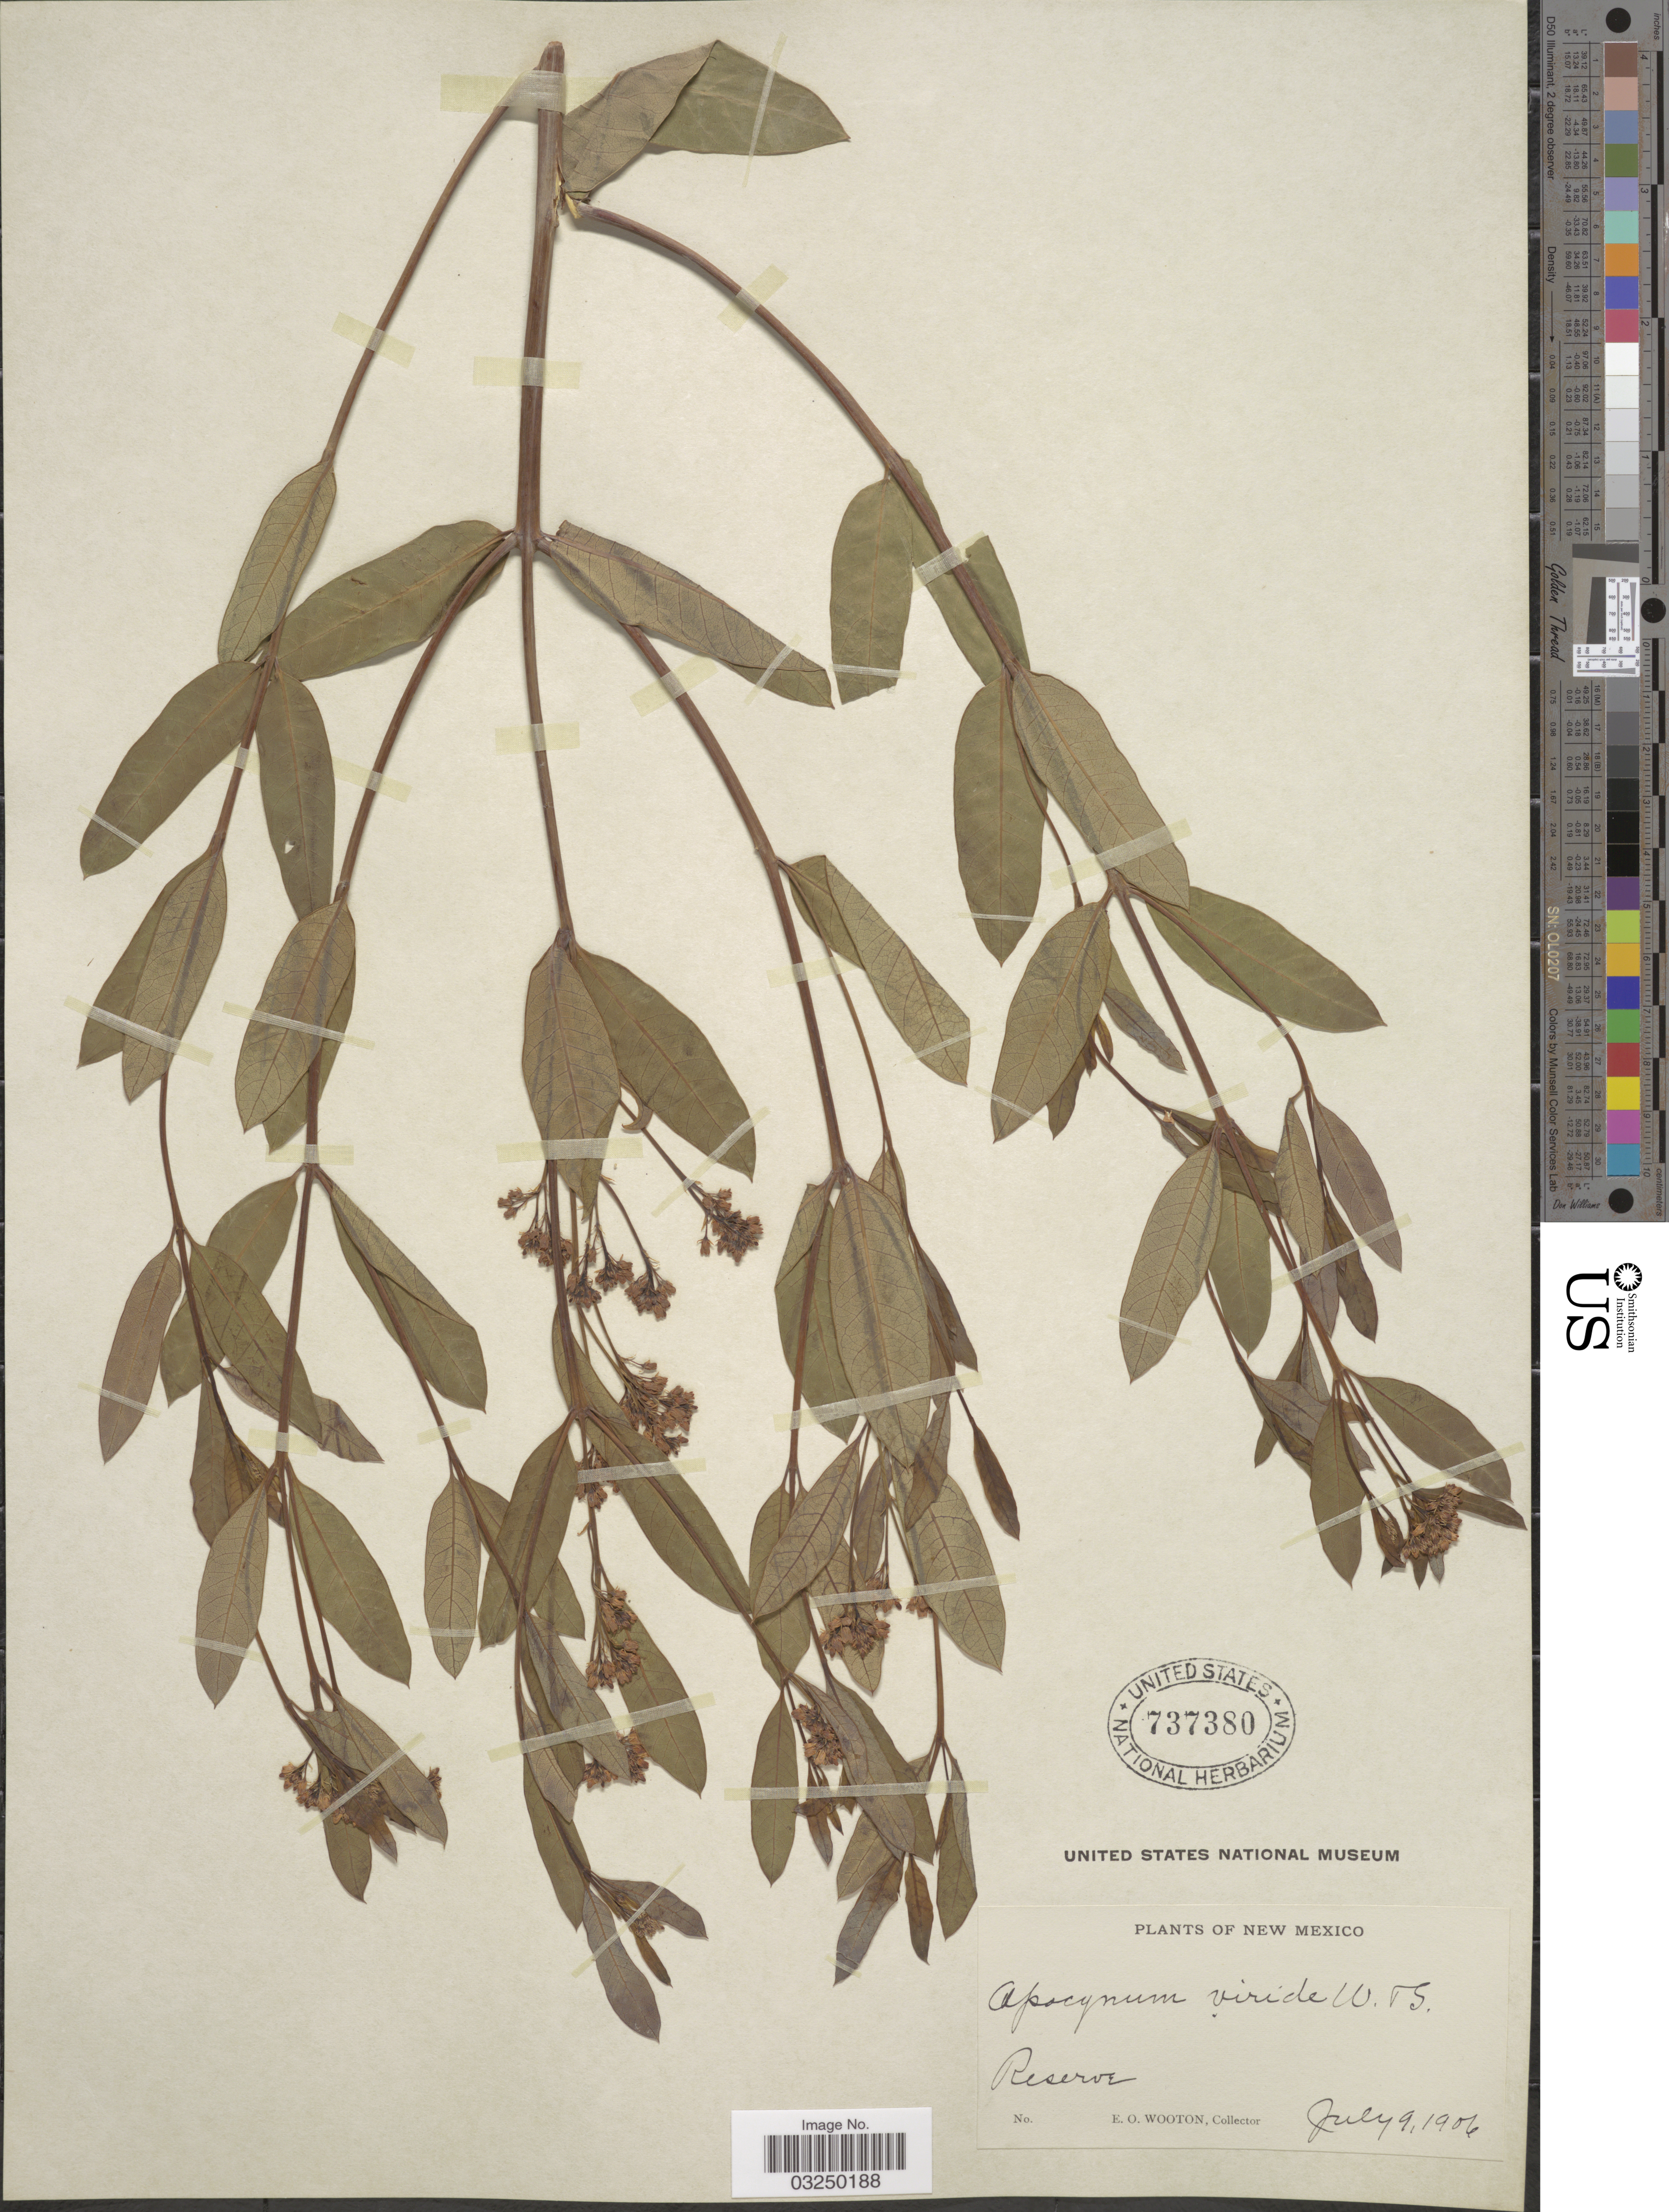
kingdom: Plantae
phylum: Tracheophyta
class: Magnoliopsida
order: Gentianales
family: Apocynaceae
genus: Apocynum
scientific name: Apocynum viride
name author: Wooton & Standl.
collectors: E. O. Wooton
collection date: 1906-07-09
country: United States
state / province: New Mexico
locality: Reserve.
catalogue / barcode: US 737380